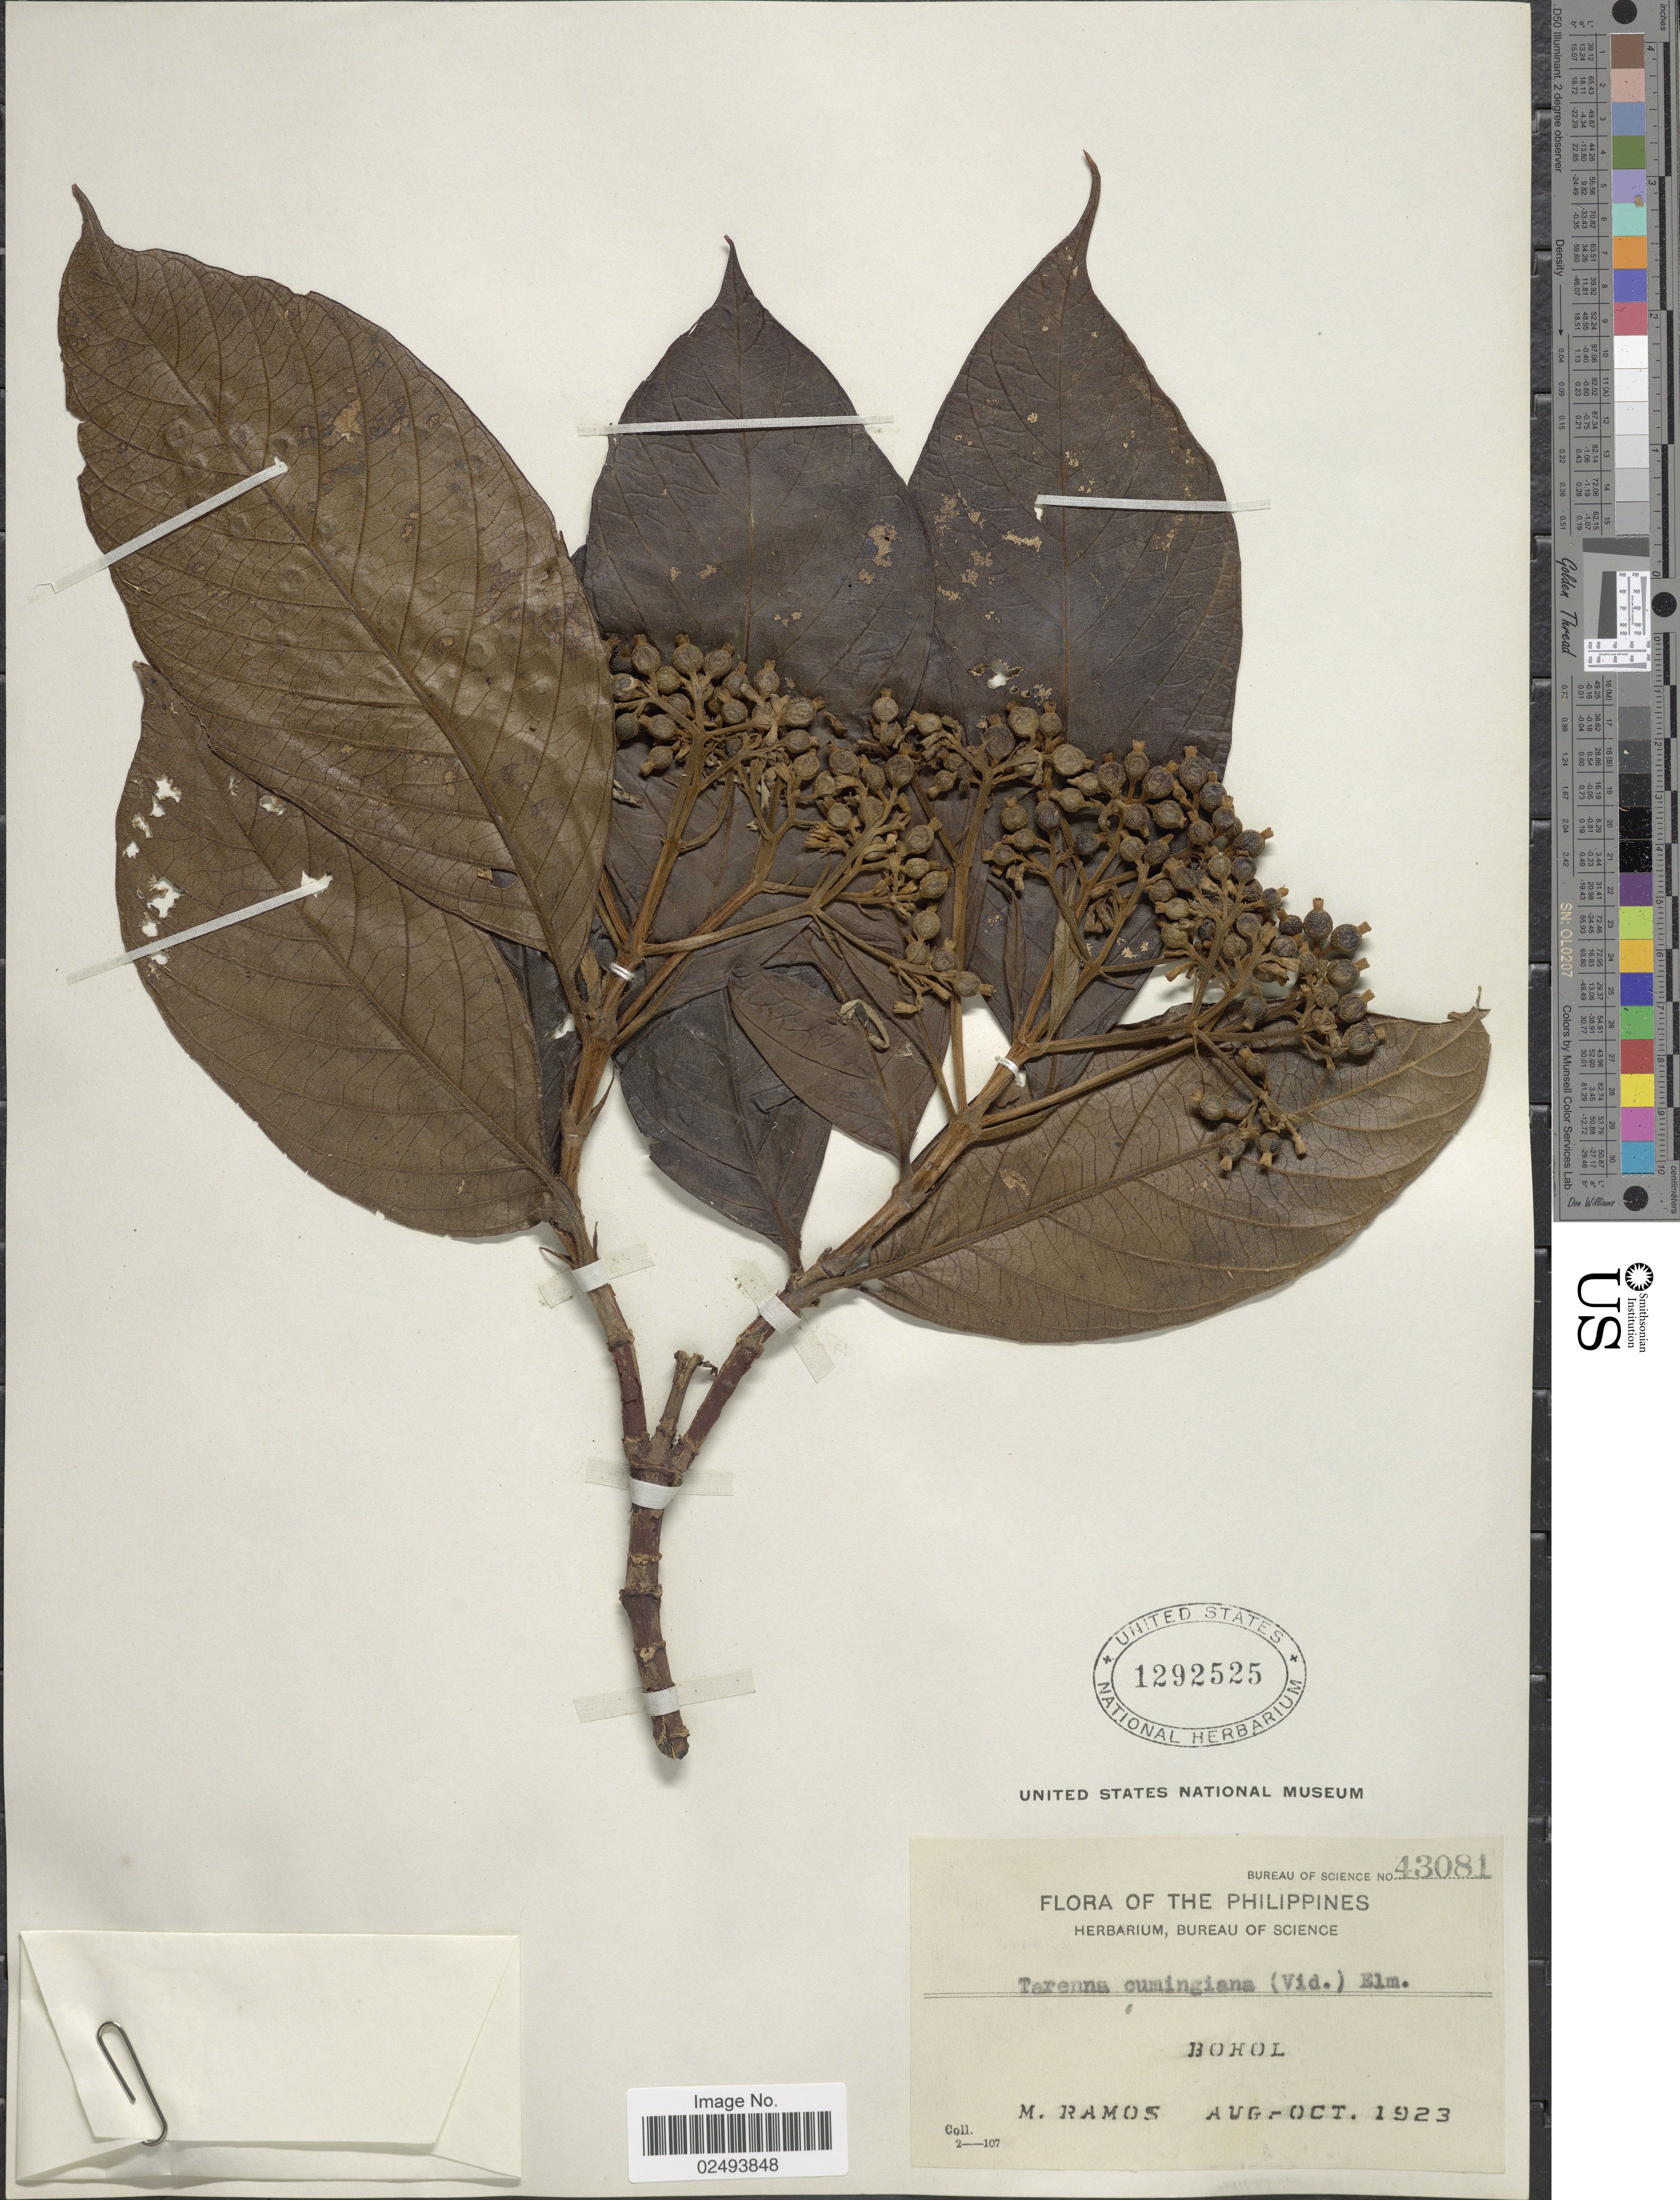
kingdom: Plantae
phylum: Tracheophyta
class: Magnoliopsida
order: Gentianales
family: Rubiaceae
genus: Tarenna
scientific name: Tarenna cumingiana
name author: (Vidal) Elmer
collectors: M. Ramos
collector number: Bureau of Science 43081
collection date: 1923-08/1923-10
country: Philippines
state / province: Central Visayas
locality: Bohol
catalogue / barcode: US 1292525